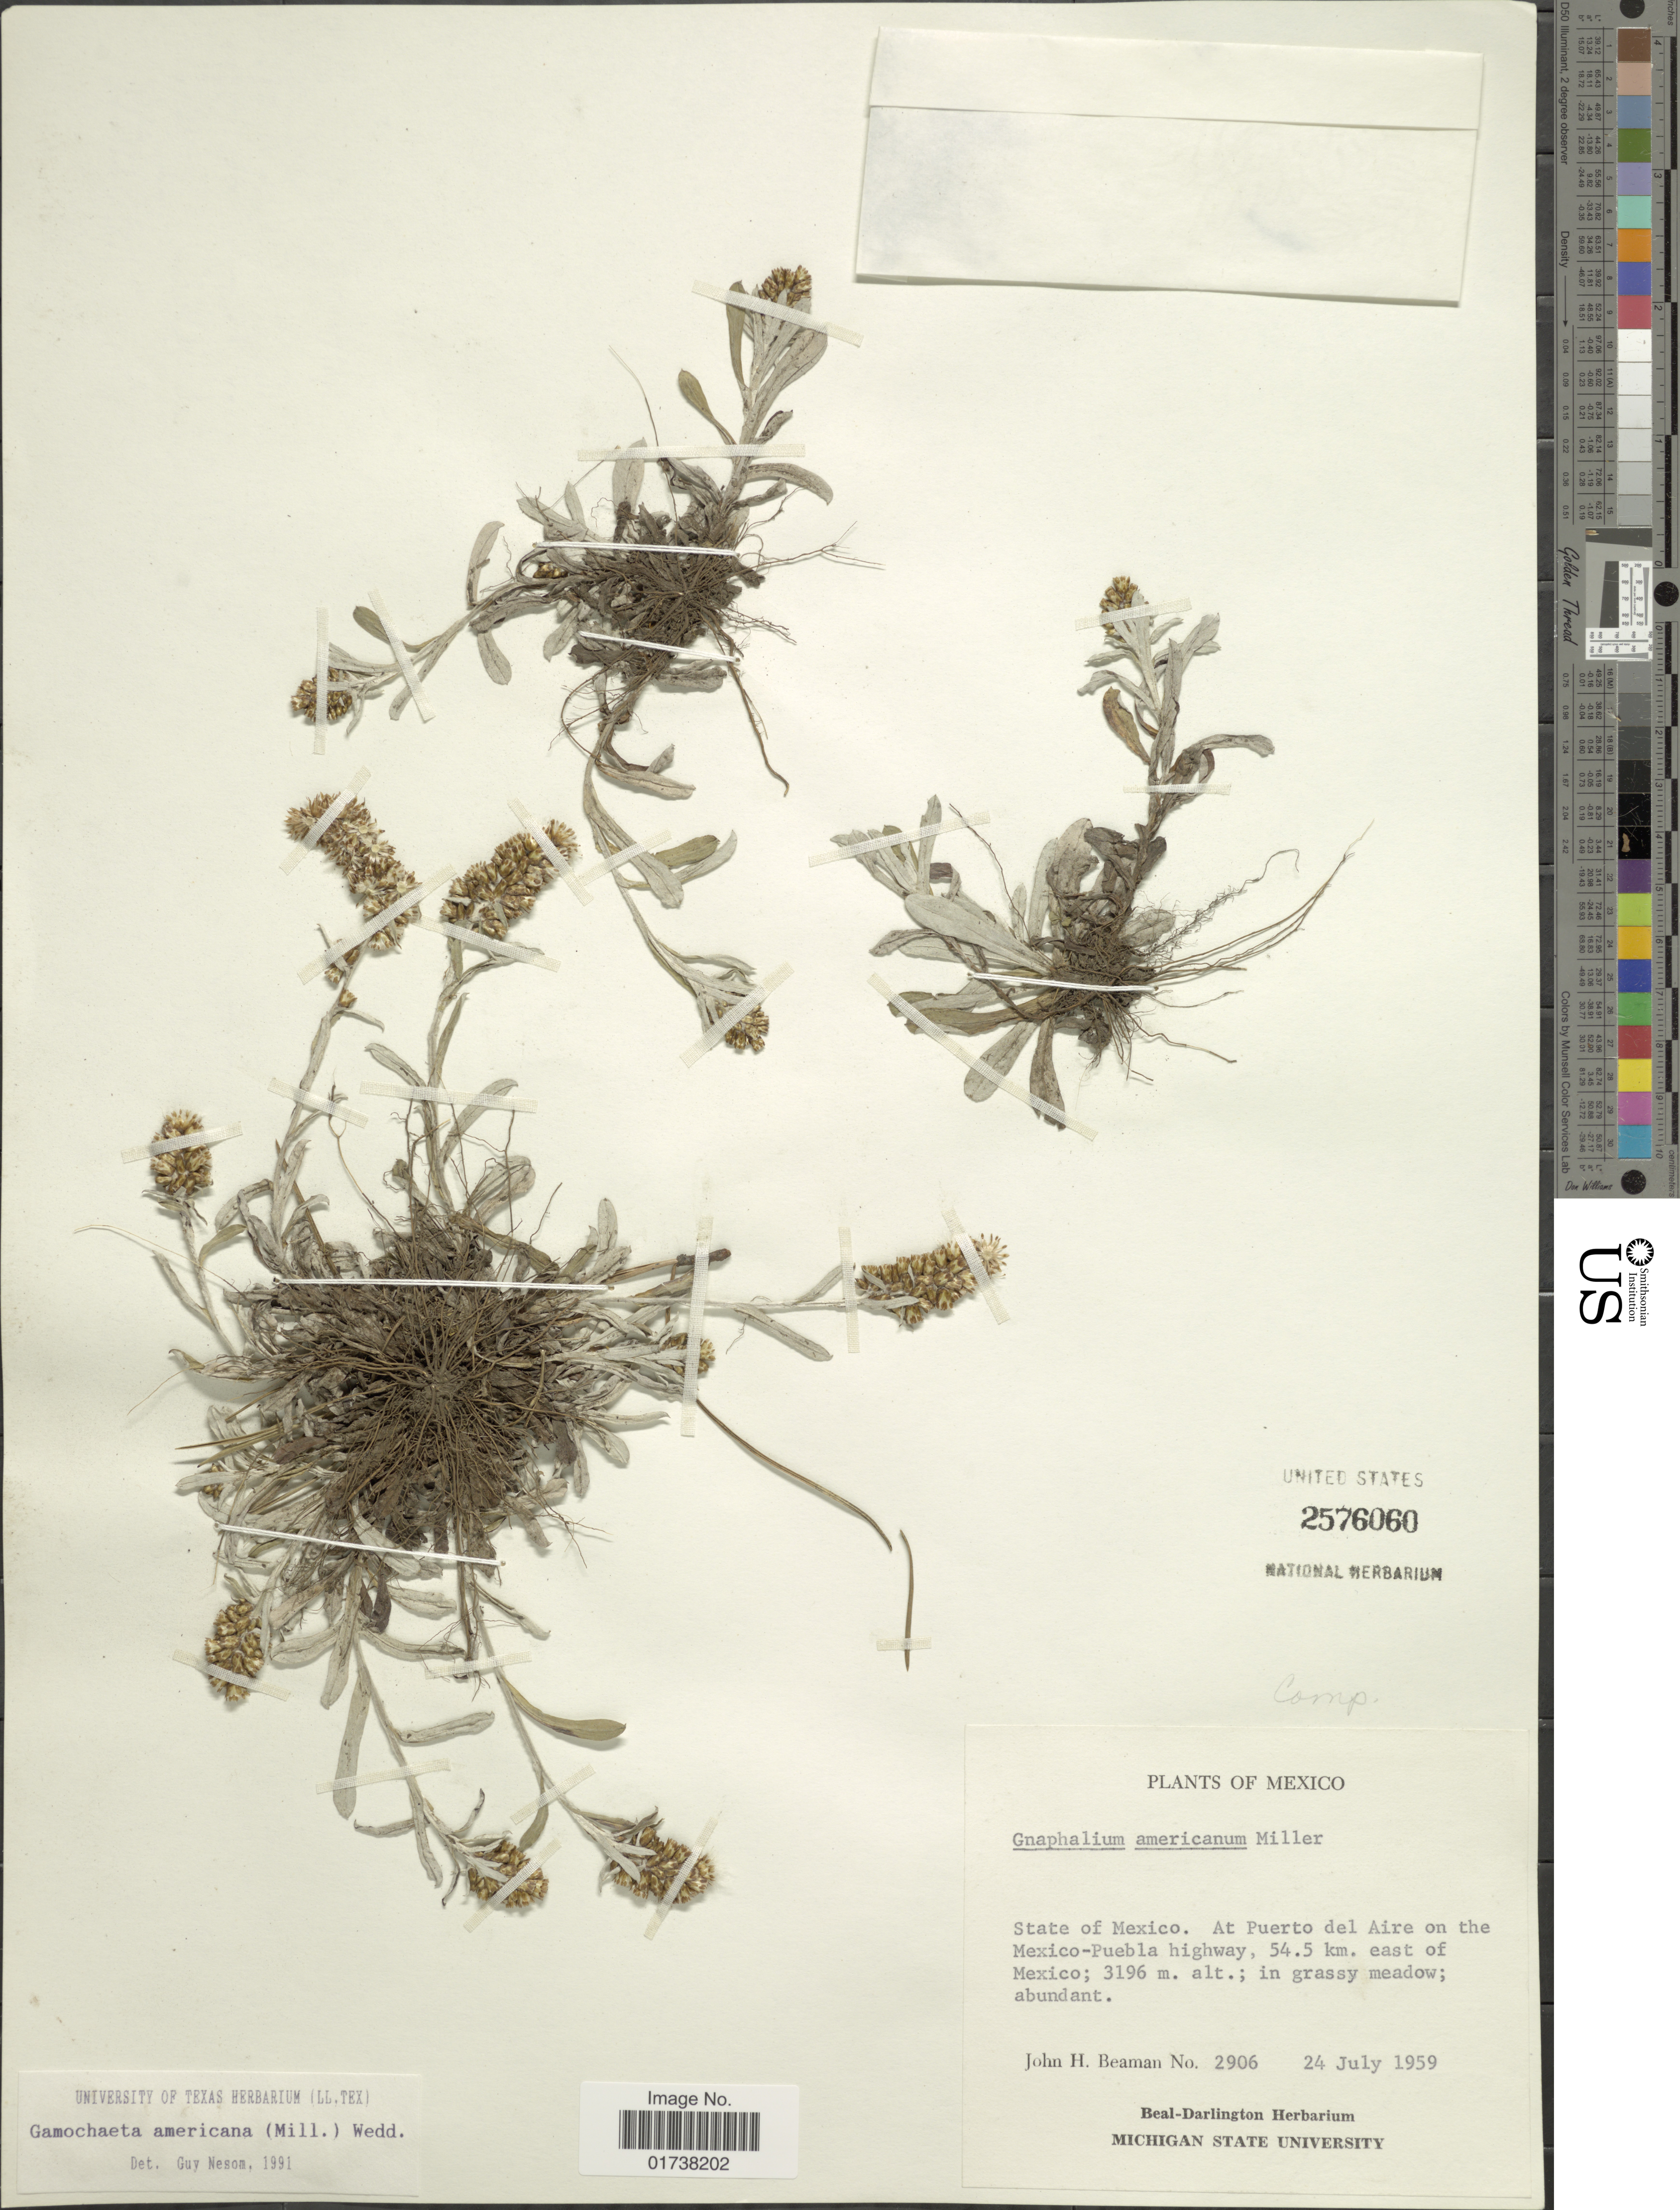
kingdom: Plantae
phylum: Tracheophyta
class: Magnoliopsida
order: Asterales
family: Asteraceae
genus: Gamochaeta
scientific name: Gamochaeta americana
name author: (Mill.) Wedd.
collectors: J. H. Beaman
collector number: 2906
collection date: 1959-09-24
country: Mexico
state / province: México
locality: At Puerto del Aire on the Mexico-Puebla highway, 54.5 km. east of Mexico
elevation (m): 3196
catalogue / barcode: US 2576060